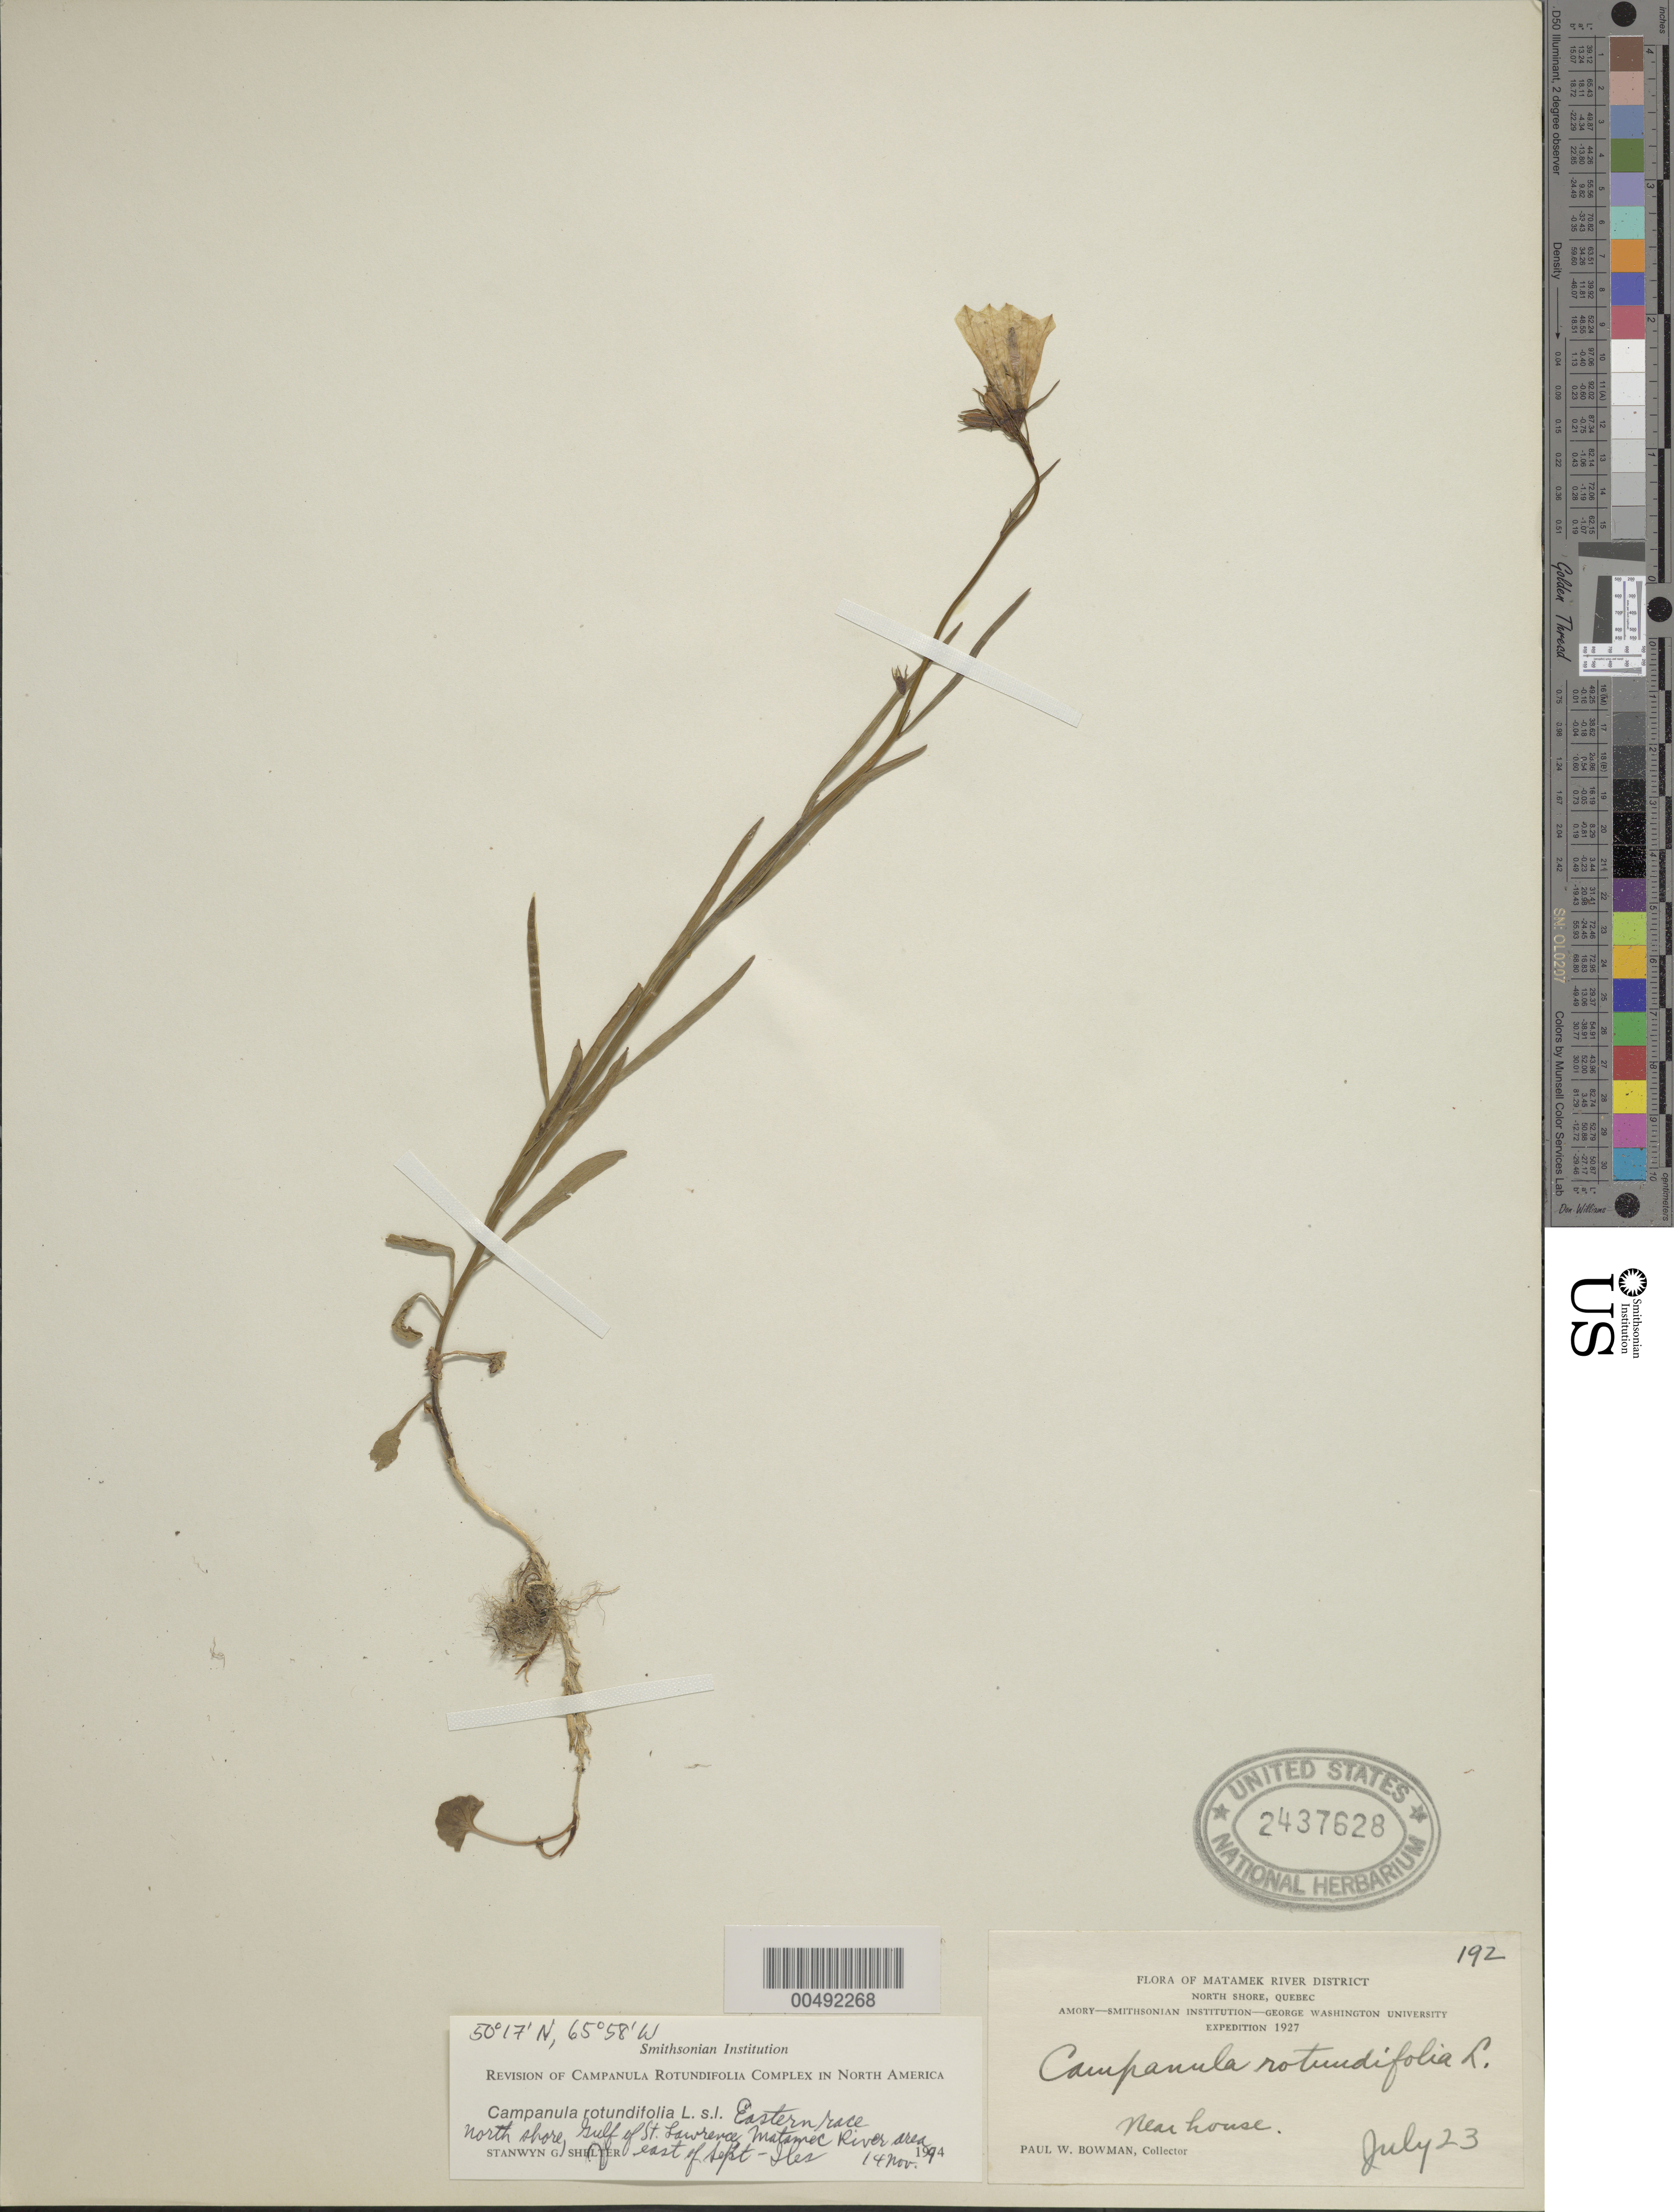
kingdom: Plantae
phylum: Tracheophyta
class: Magnoliopsida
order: Asterales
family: Campanulaceae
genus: Campanula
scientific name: Campanula rotundifolia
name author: L.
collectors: P. Bowman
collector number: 192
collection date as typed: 23 Jul 1927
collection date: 1927-07-23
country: Canada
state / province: Quebec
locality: Gulf of St. Lawrence, North Shore, Matamec River, E of Sept-Iles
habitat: near house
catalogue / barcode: US 2437628